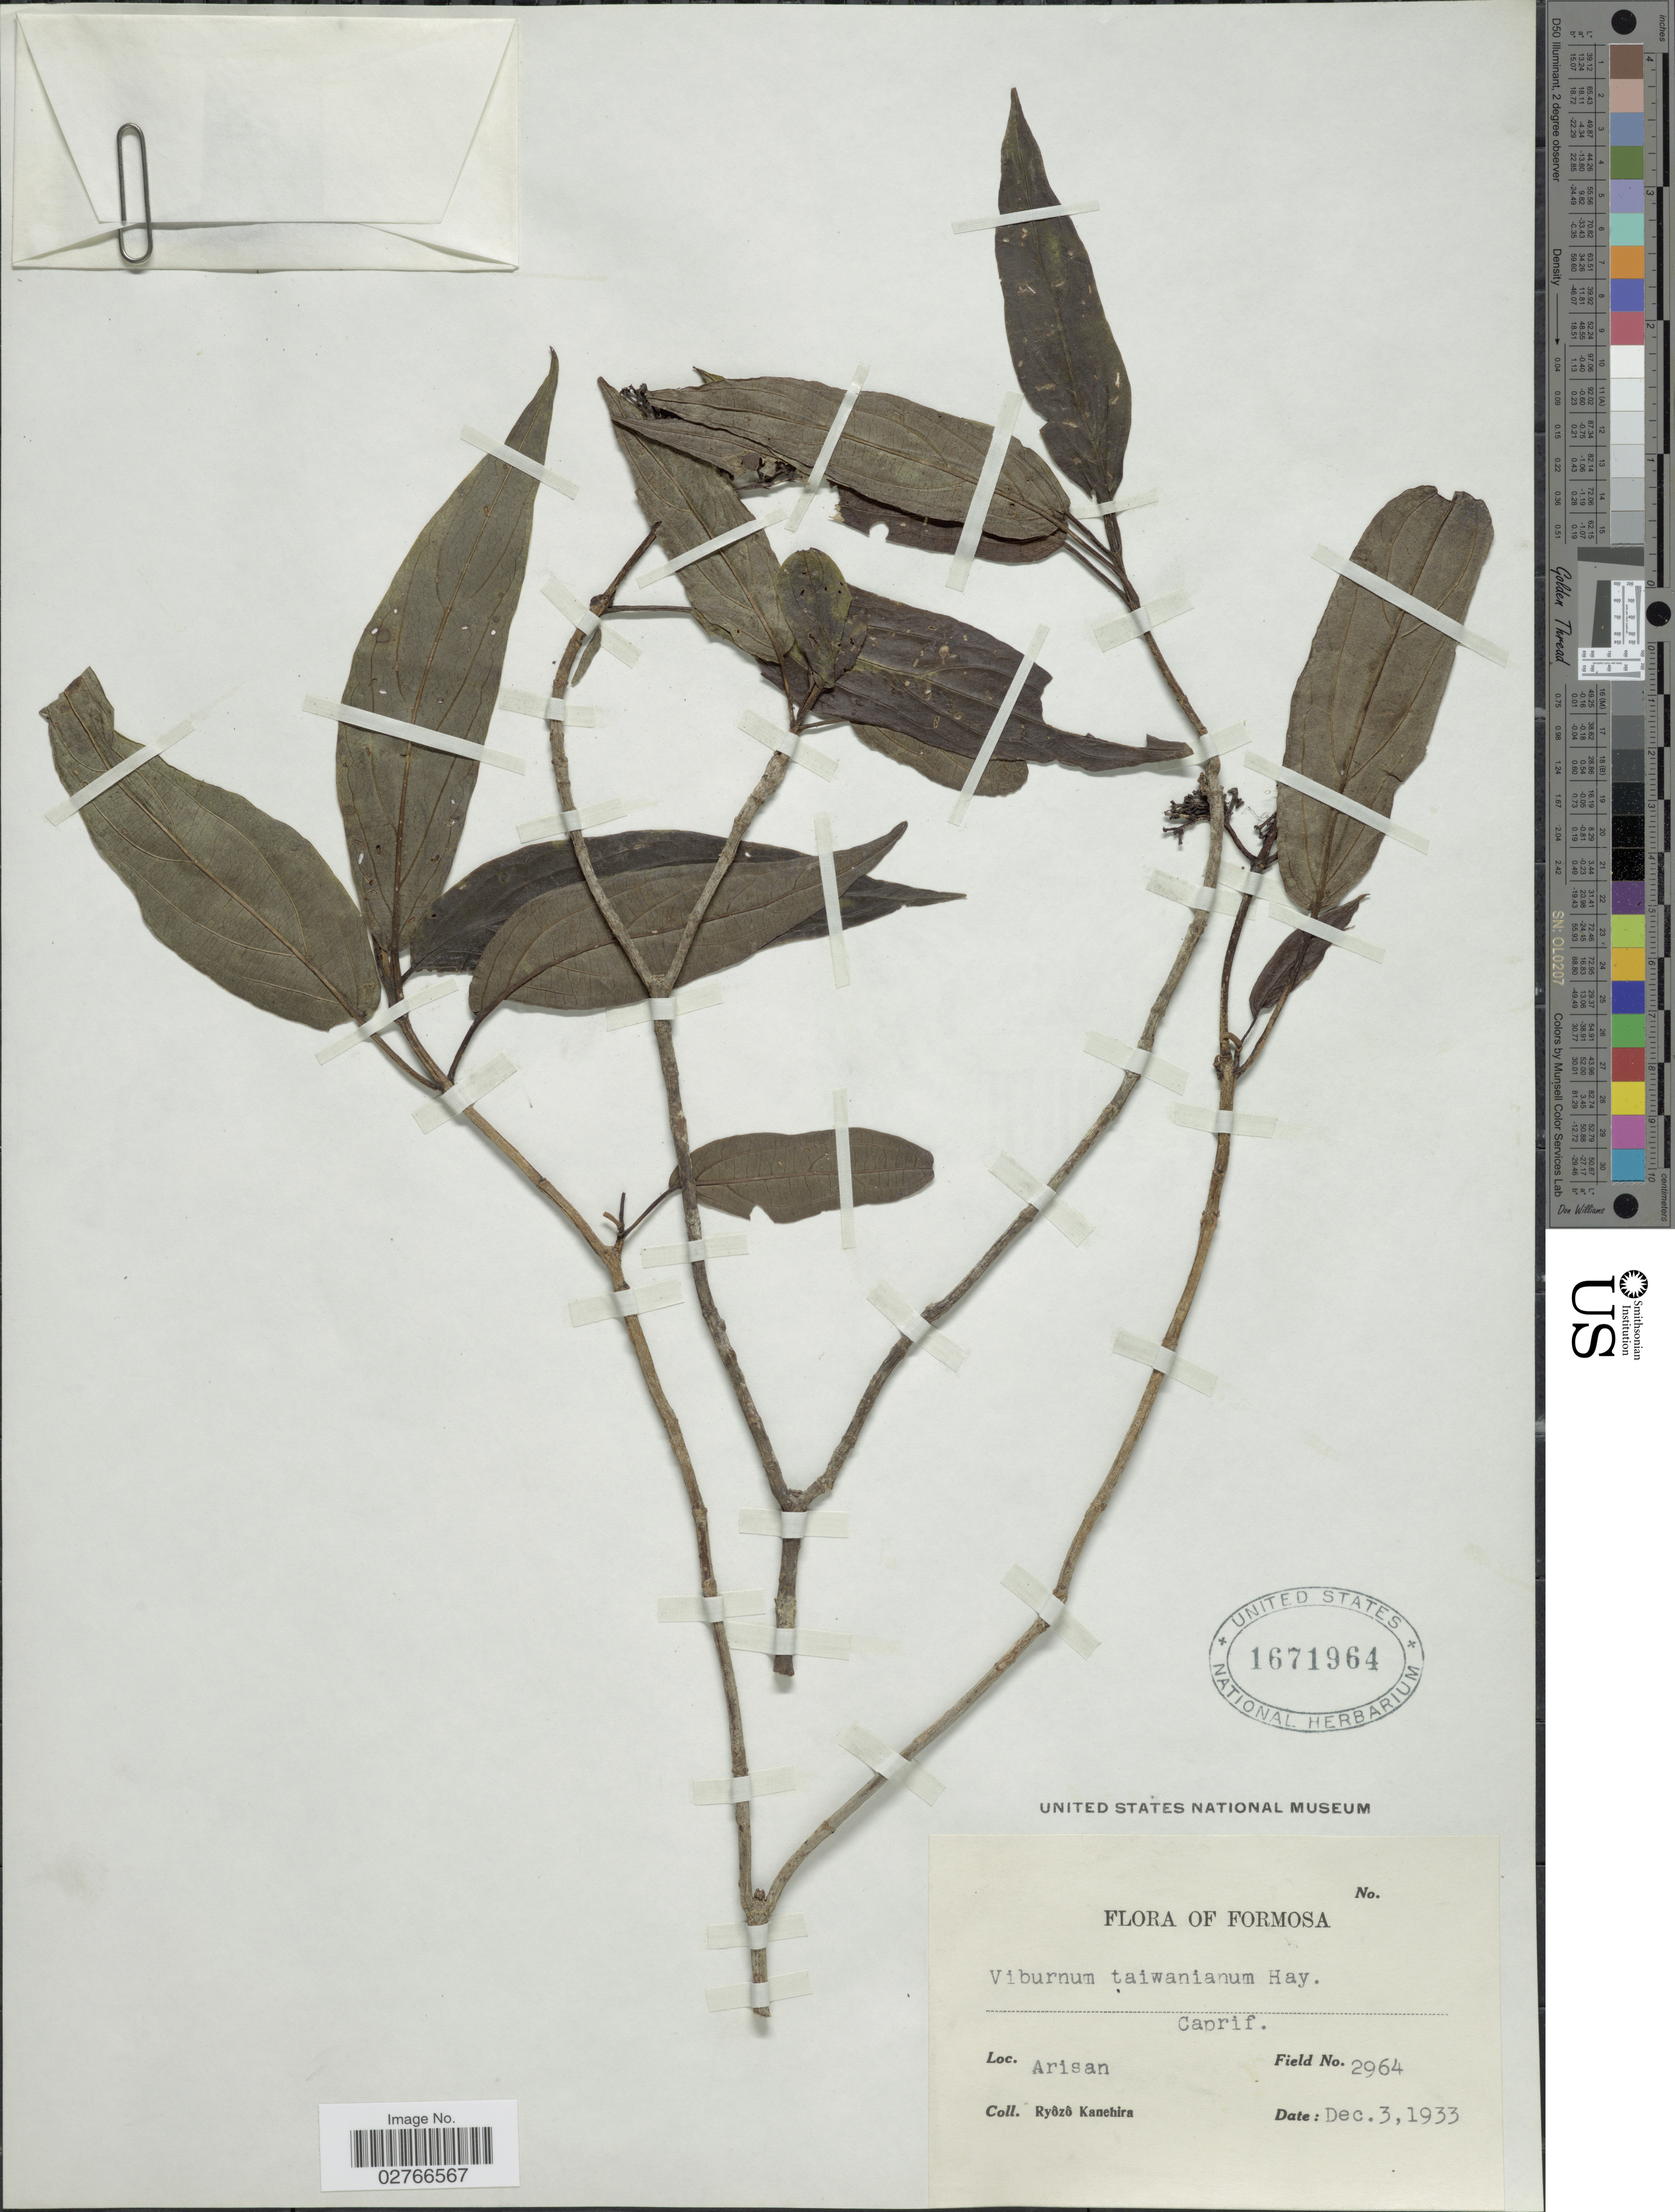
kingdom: Plantae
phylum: Tracheophyta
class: Magnoliopsida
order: Dipsacales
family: Viburnaceae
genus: Viburnum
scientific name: Viburnum urceolatum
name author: Siebold & Zucc.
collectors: R. Kanehira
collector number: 2964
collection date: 1933-12-03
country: Taiwan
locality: Formosa. Arisan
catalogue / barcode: US 1671964